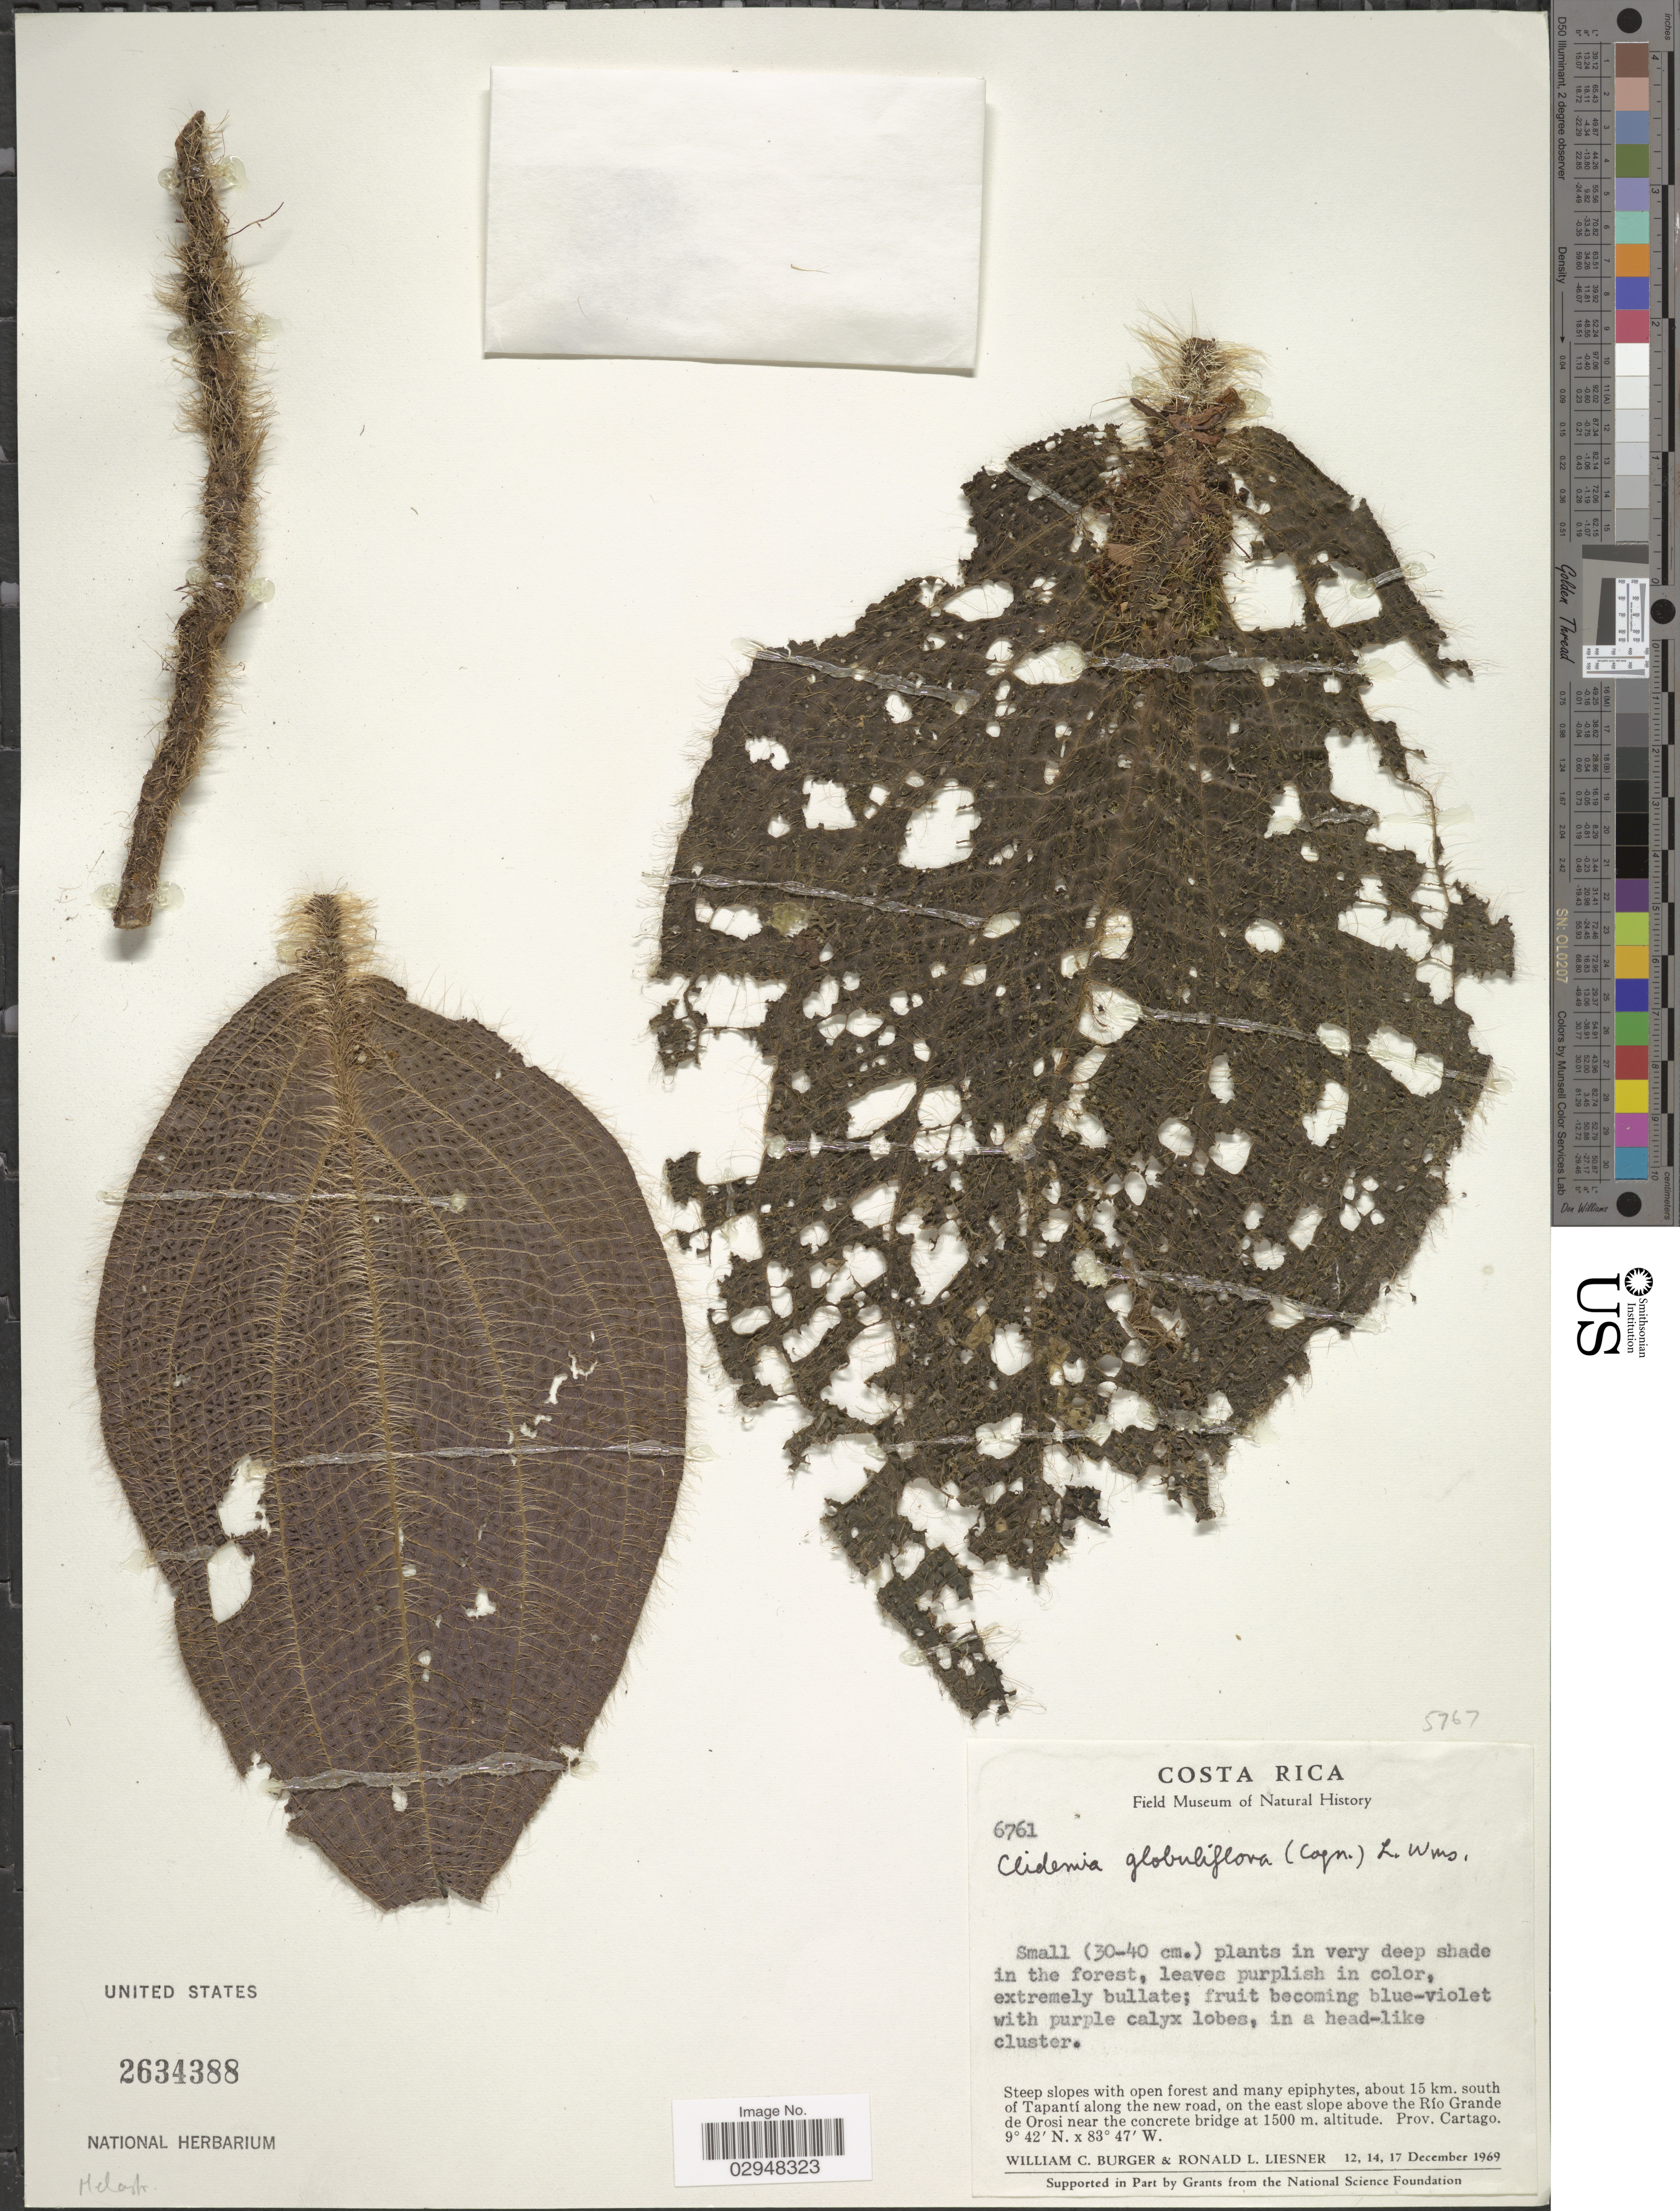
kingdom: Plantae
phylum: Tracheophyta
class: Magnoliopsida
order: Myrtales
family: Melastomataceae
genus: Clidemia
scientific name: Clidemia spectabilis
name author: Gleason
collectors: W. Burger & R. L. Liesner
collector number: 6761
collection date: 1969-12-12/1969-12-17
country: Costa Rica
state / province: Cartago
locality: About 15 km. south of Tapantí along the new road, on the east slope above the Río Grande de Orosi near the concrete bridge.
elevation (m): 1500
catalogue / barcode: US 2634388